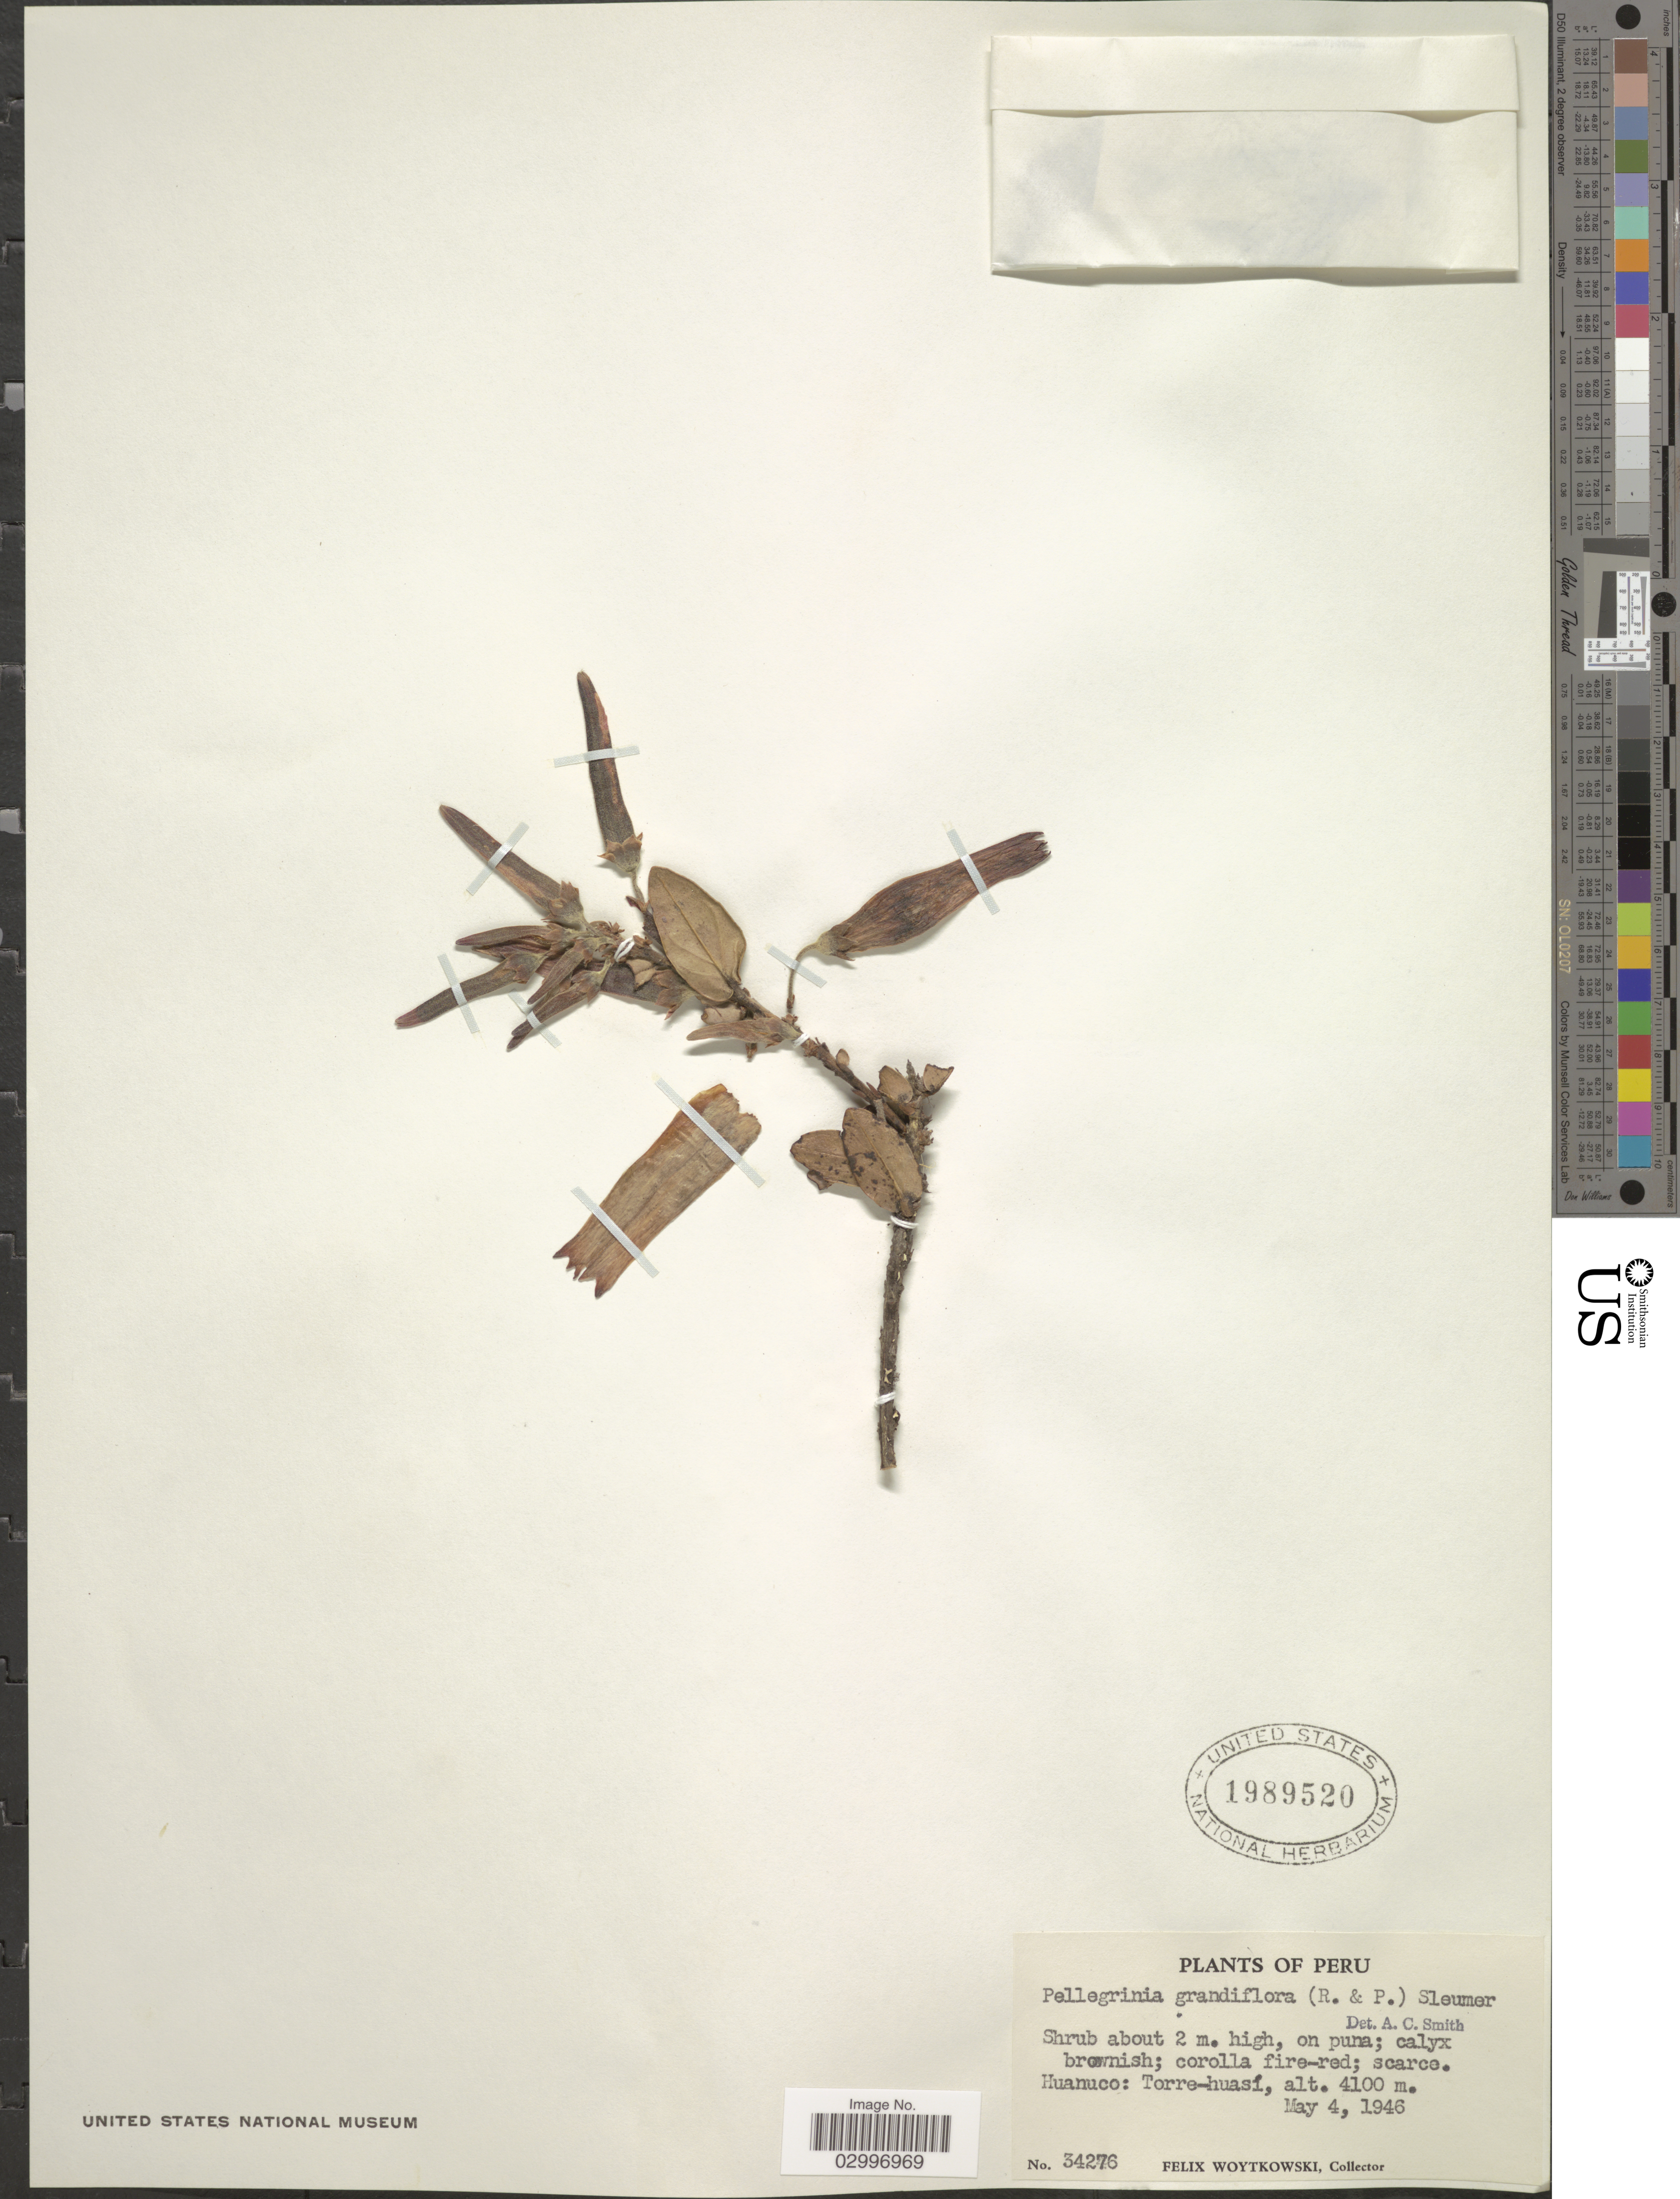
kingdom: Plantae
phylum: Tracheophyta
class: Magnoliopsida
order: Ericales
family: Ericaceae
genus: Pellegrinia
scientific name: Pellegrinia grandiflora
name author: (Ruiz & Pav. ex G. Don) Sleumer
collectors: F. Woytkowski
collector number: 34276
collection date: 1946-05-04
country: Peru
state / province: Huánuco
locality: Torre-huasí.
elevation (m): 4100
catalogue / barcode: US 1989520